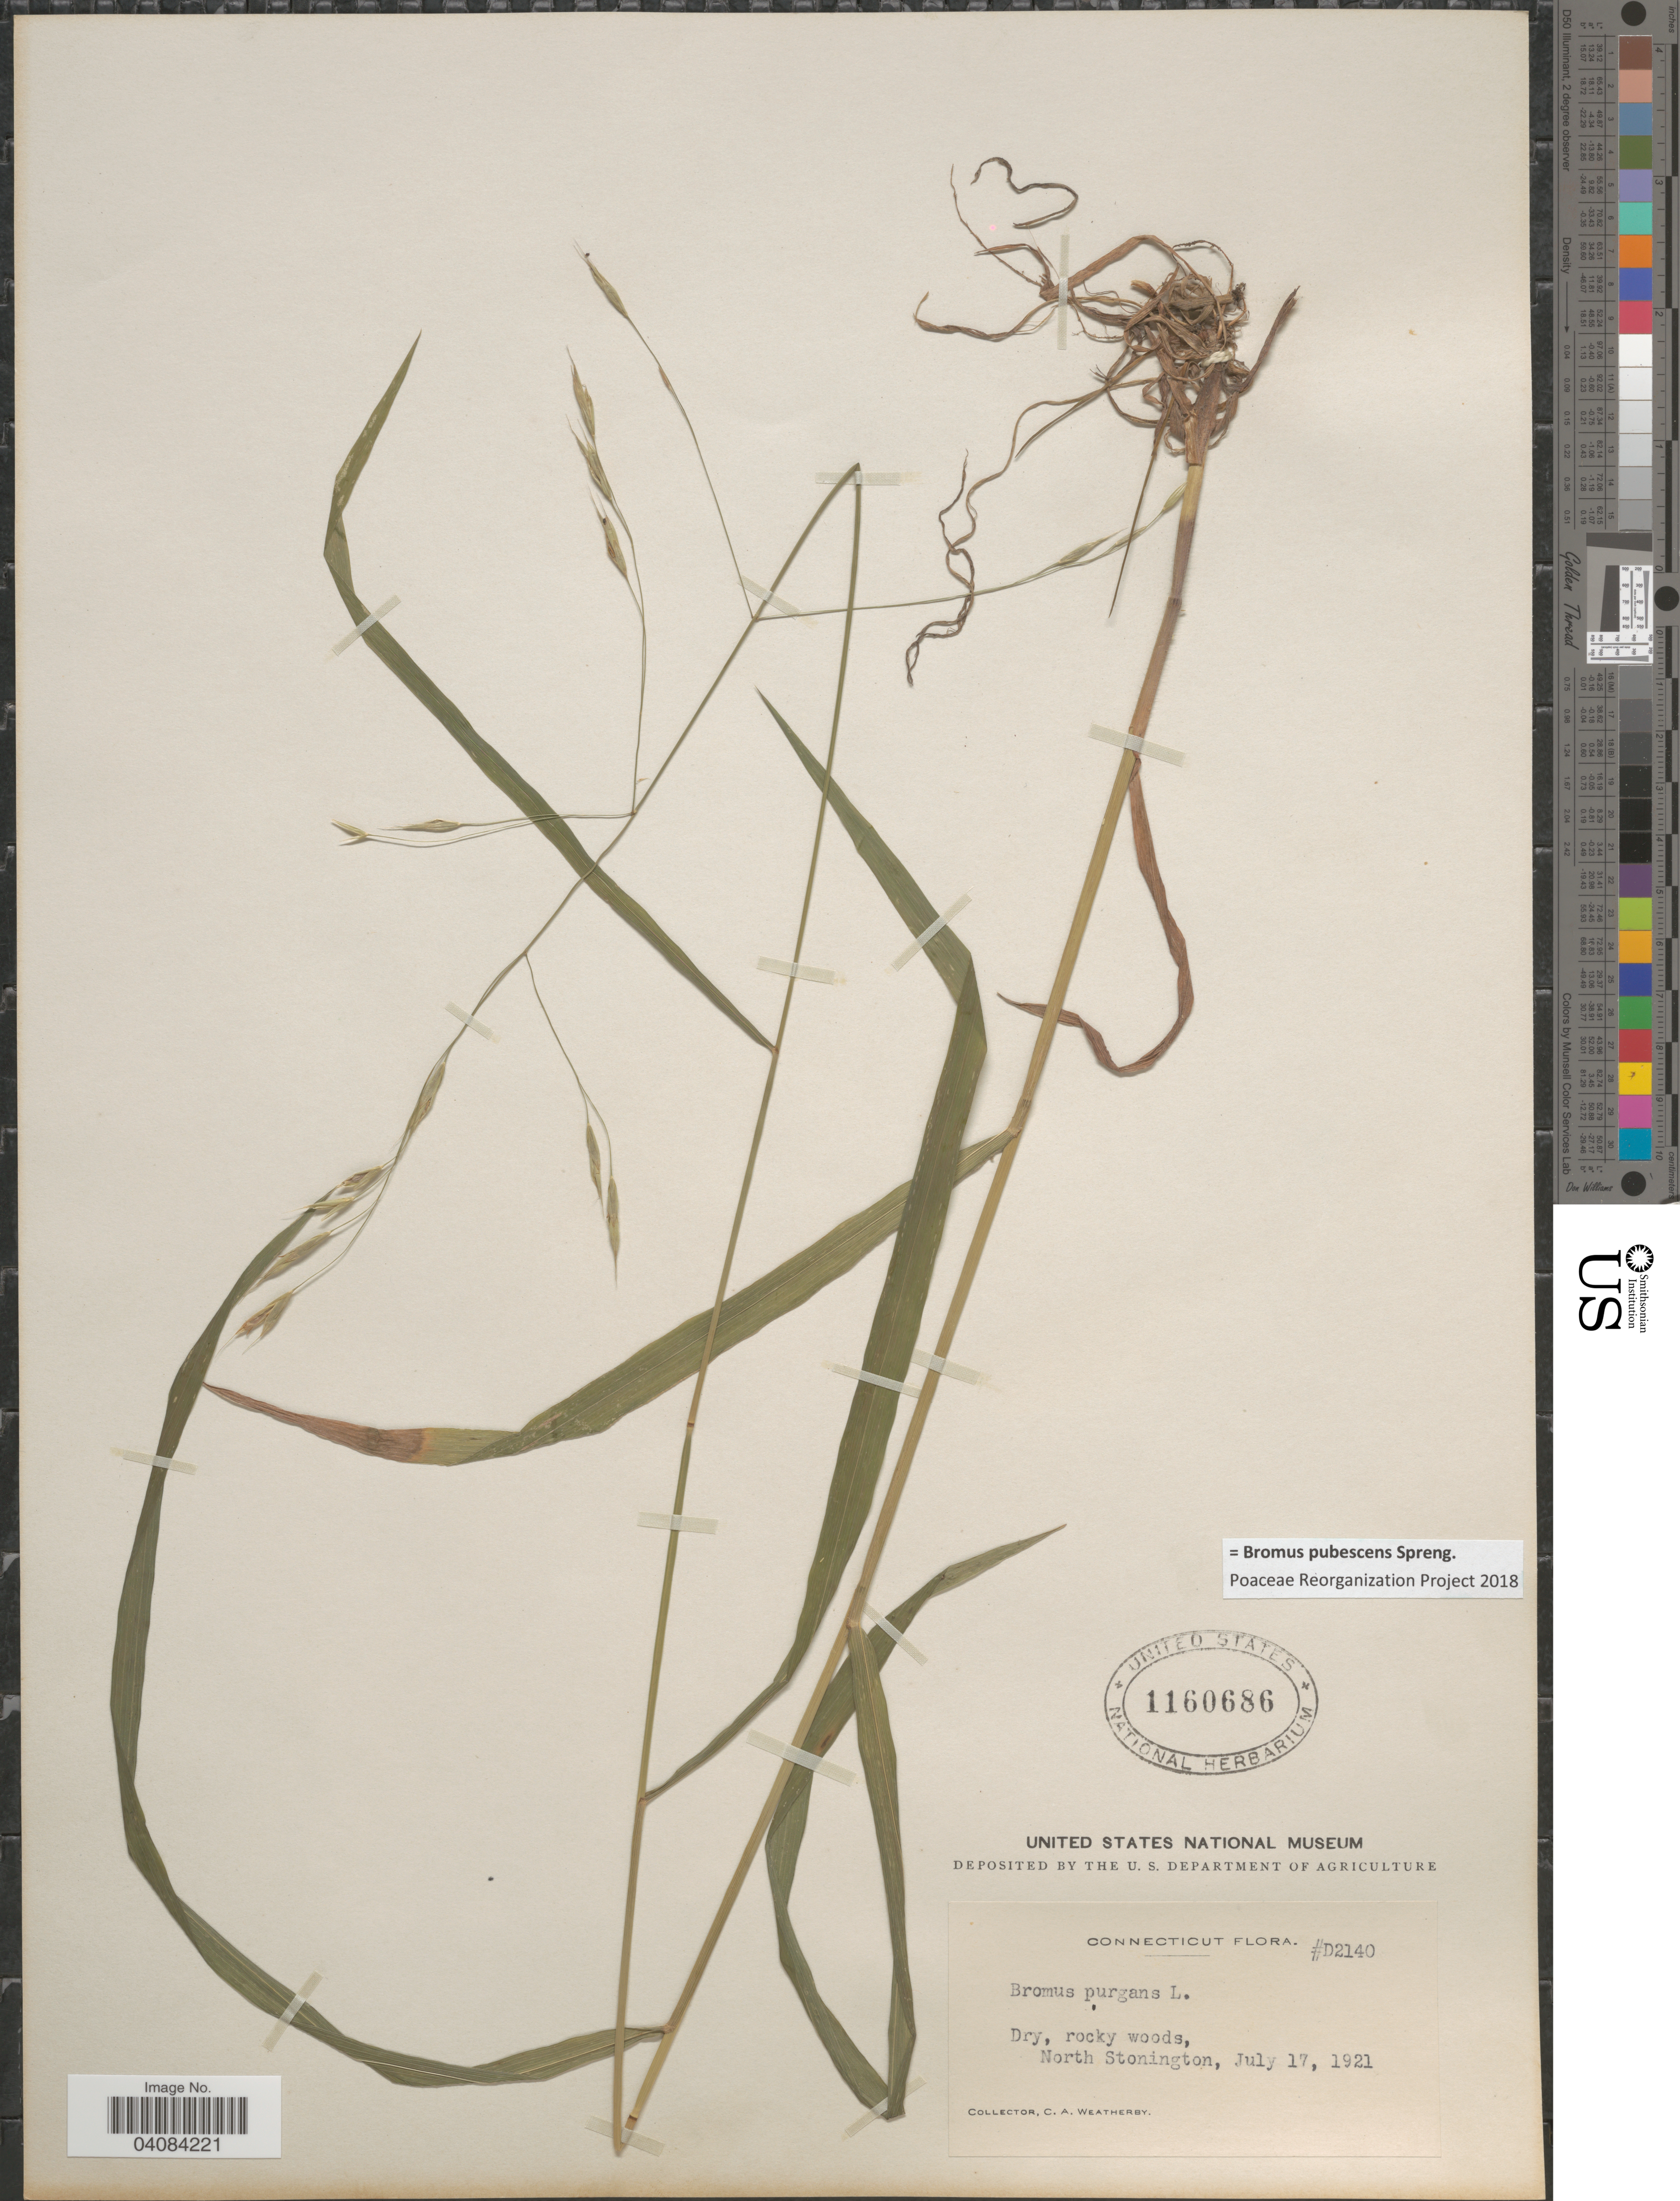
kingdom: Plantae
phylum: Tracheophyta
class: Liliopsida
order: Poales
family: Poaceae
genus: Bromus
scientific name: Bromus pubescens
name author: Muhl. ex Willd.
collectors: C. A. Weatherby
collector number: D2140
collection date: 1921-07-17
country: United States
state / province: Connecticut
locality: North Stonington.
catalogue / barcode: US 1160686